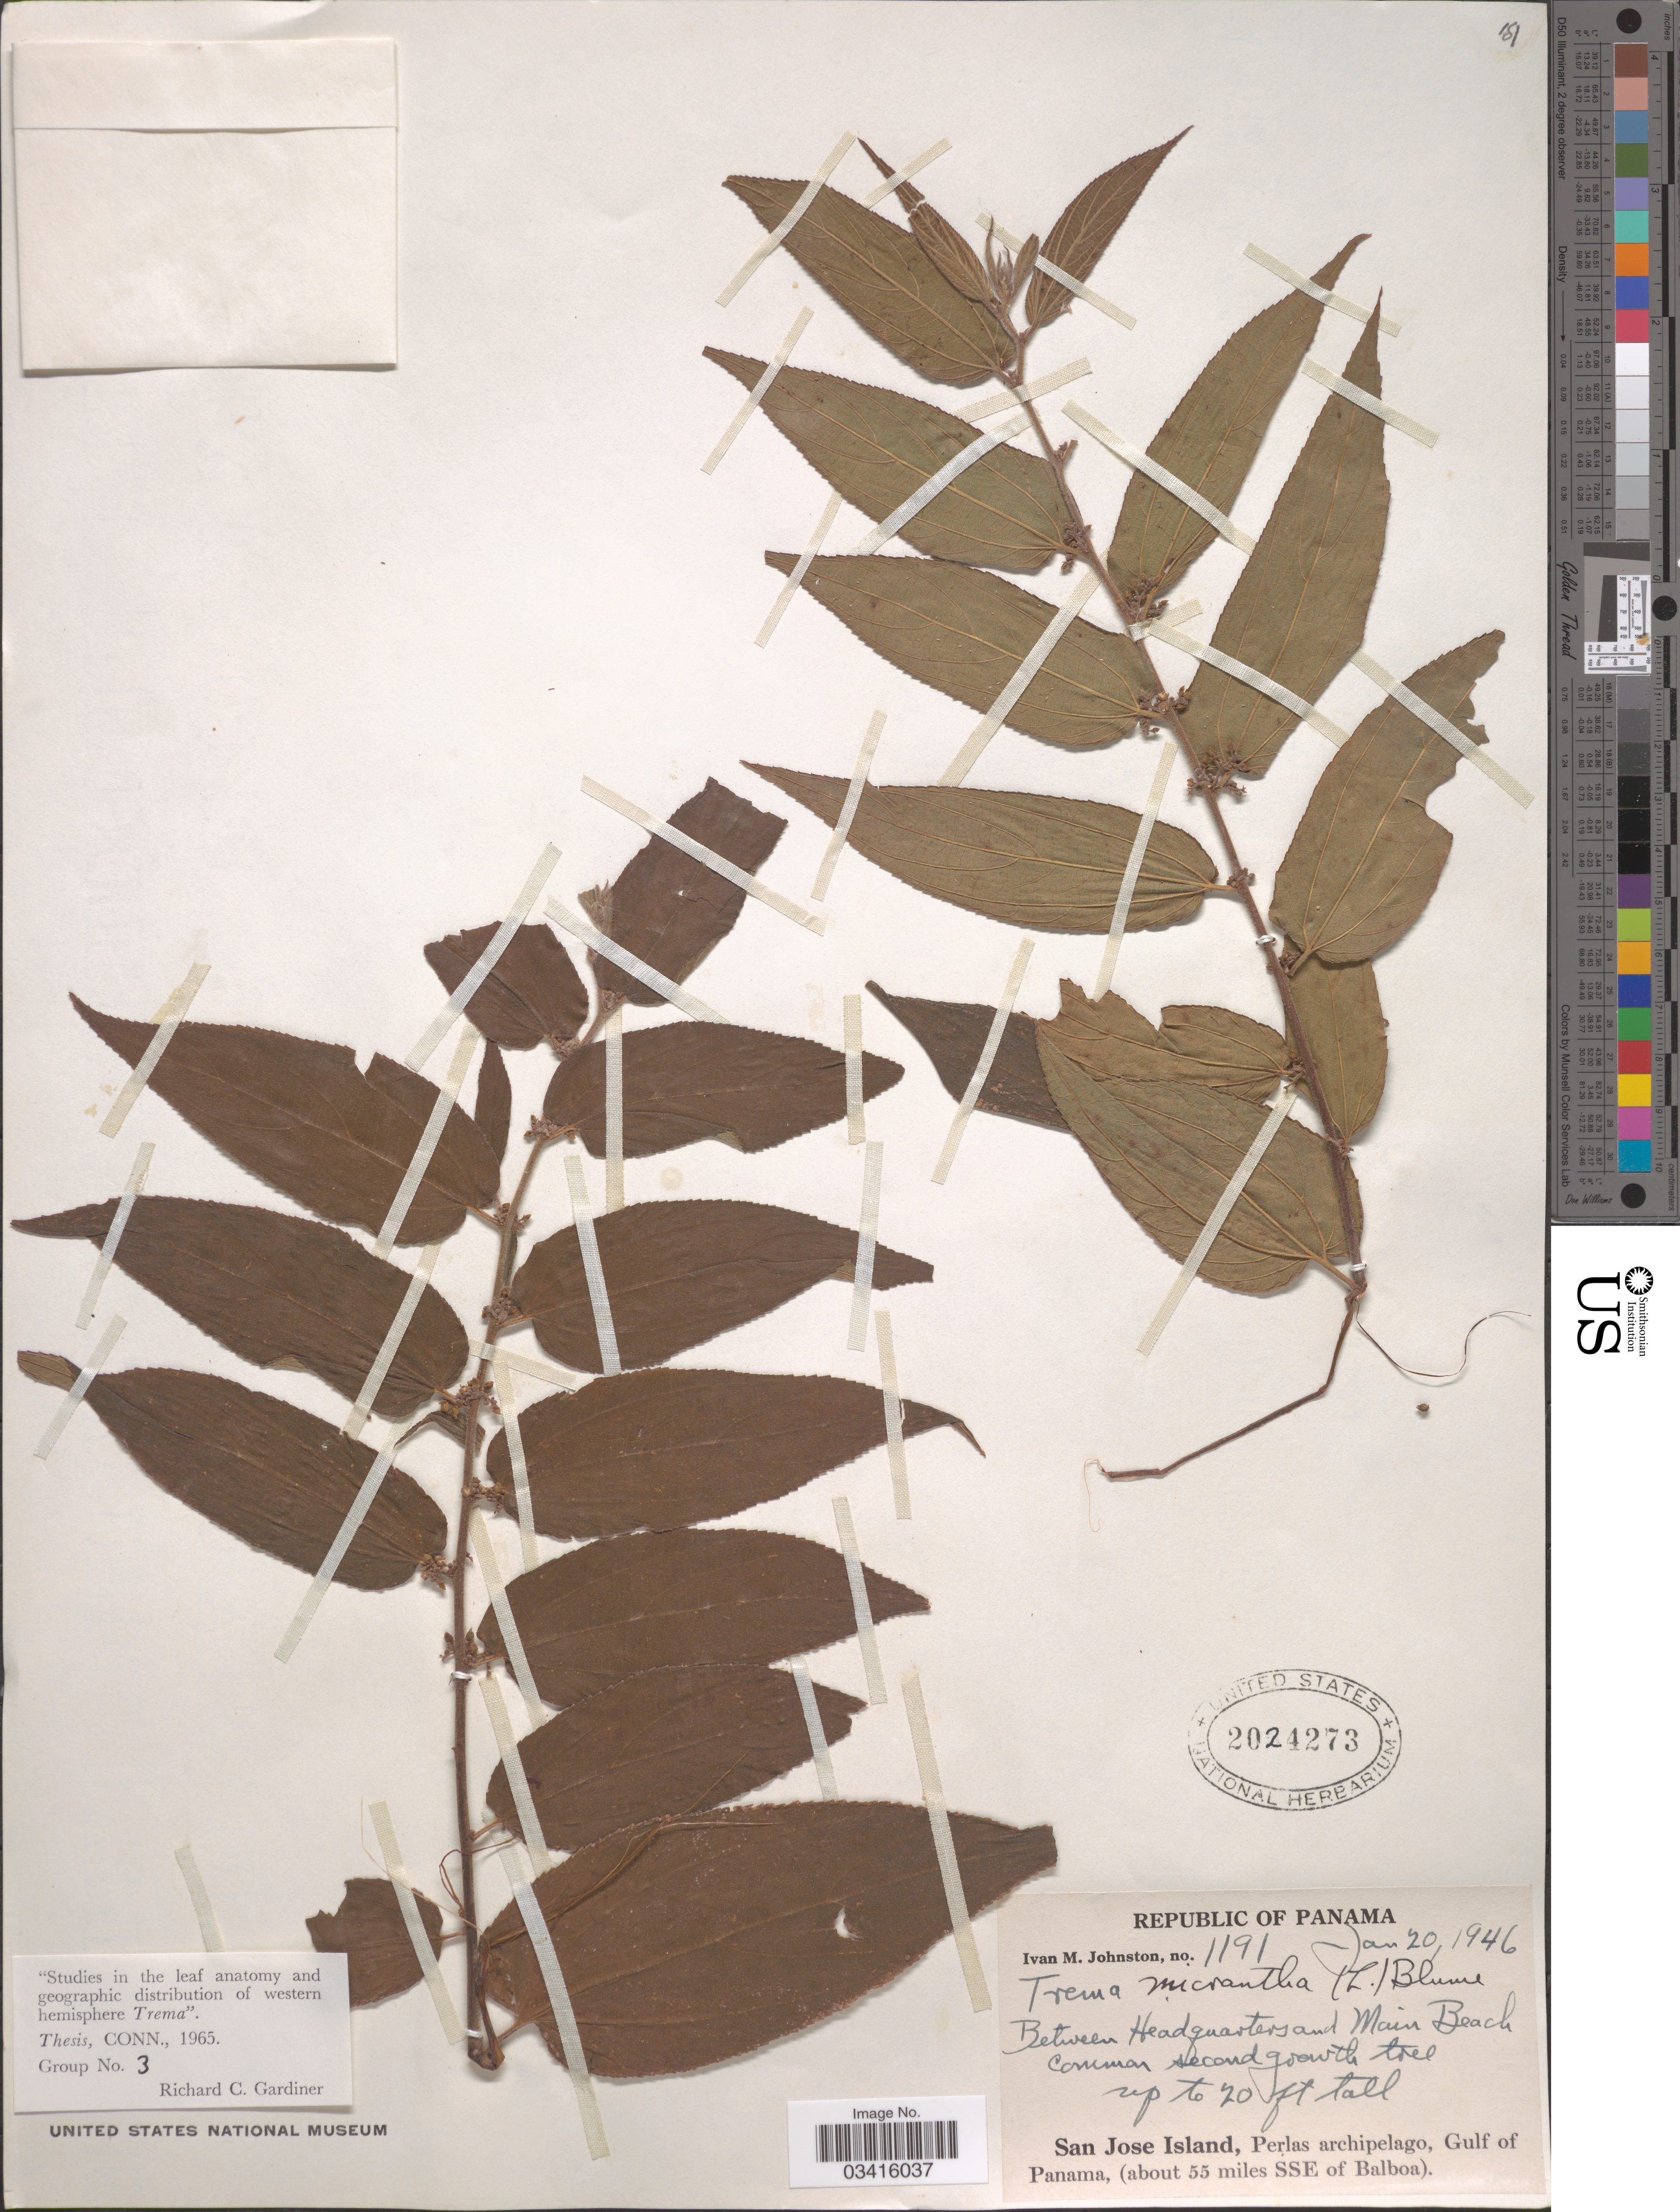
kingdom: Plantae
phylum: Tracheophyta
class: Magnoliopsida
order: Rosales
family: Cannabaceae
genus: Trema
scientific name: Trema micranthum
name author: (L.) Blume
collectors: I.M. Johnston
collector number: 1191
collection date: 1946-01-20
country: Panama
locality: Between Headquarters and Main Beach. San Jose Island, Perlas archipelago, Gulf of Panama, (about 55 miles SSE of Balboa).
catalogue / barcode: US 2024273